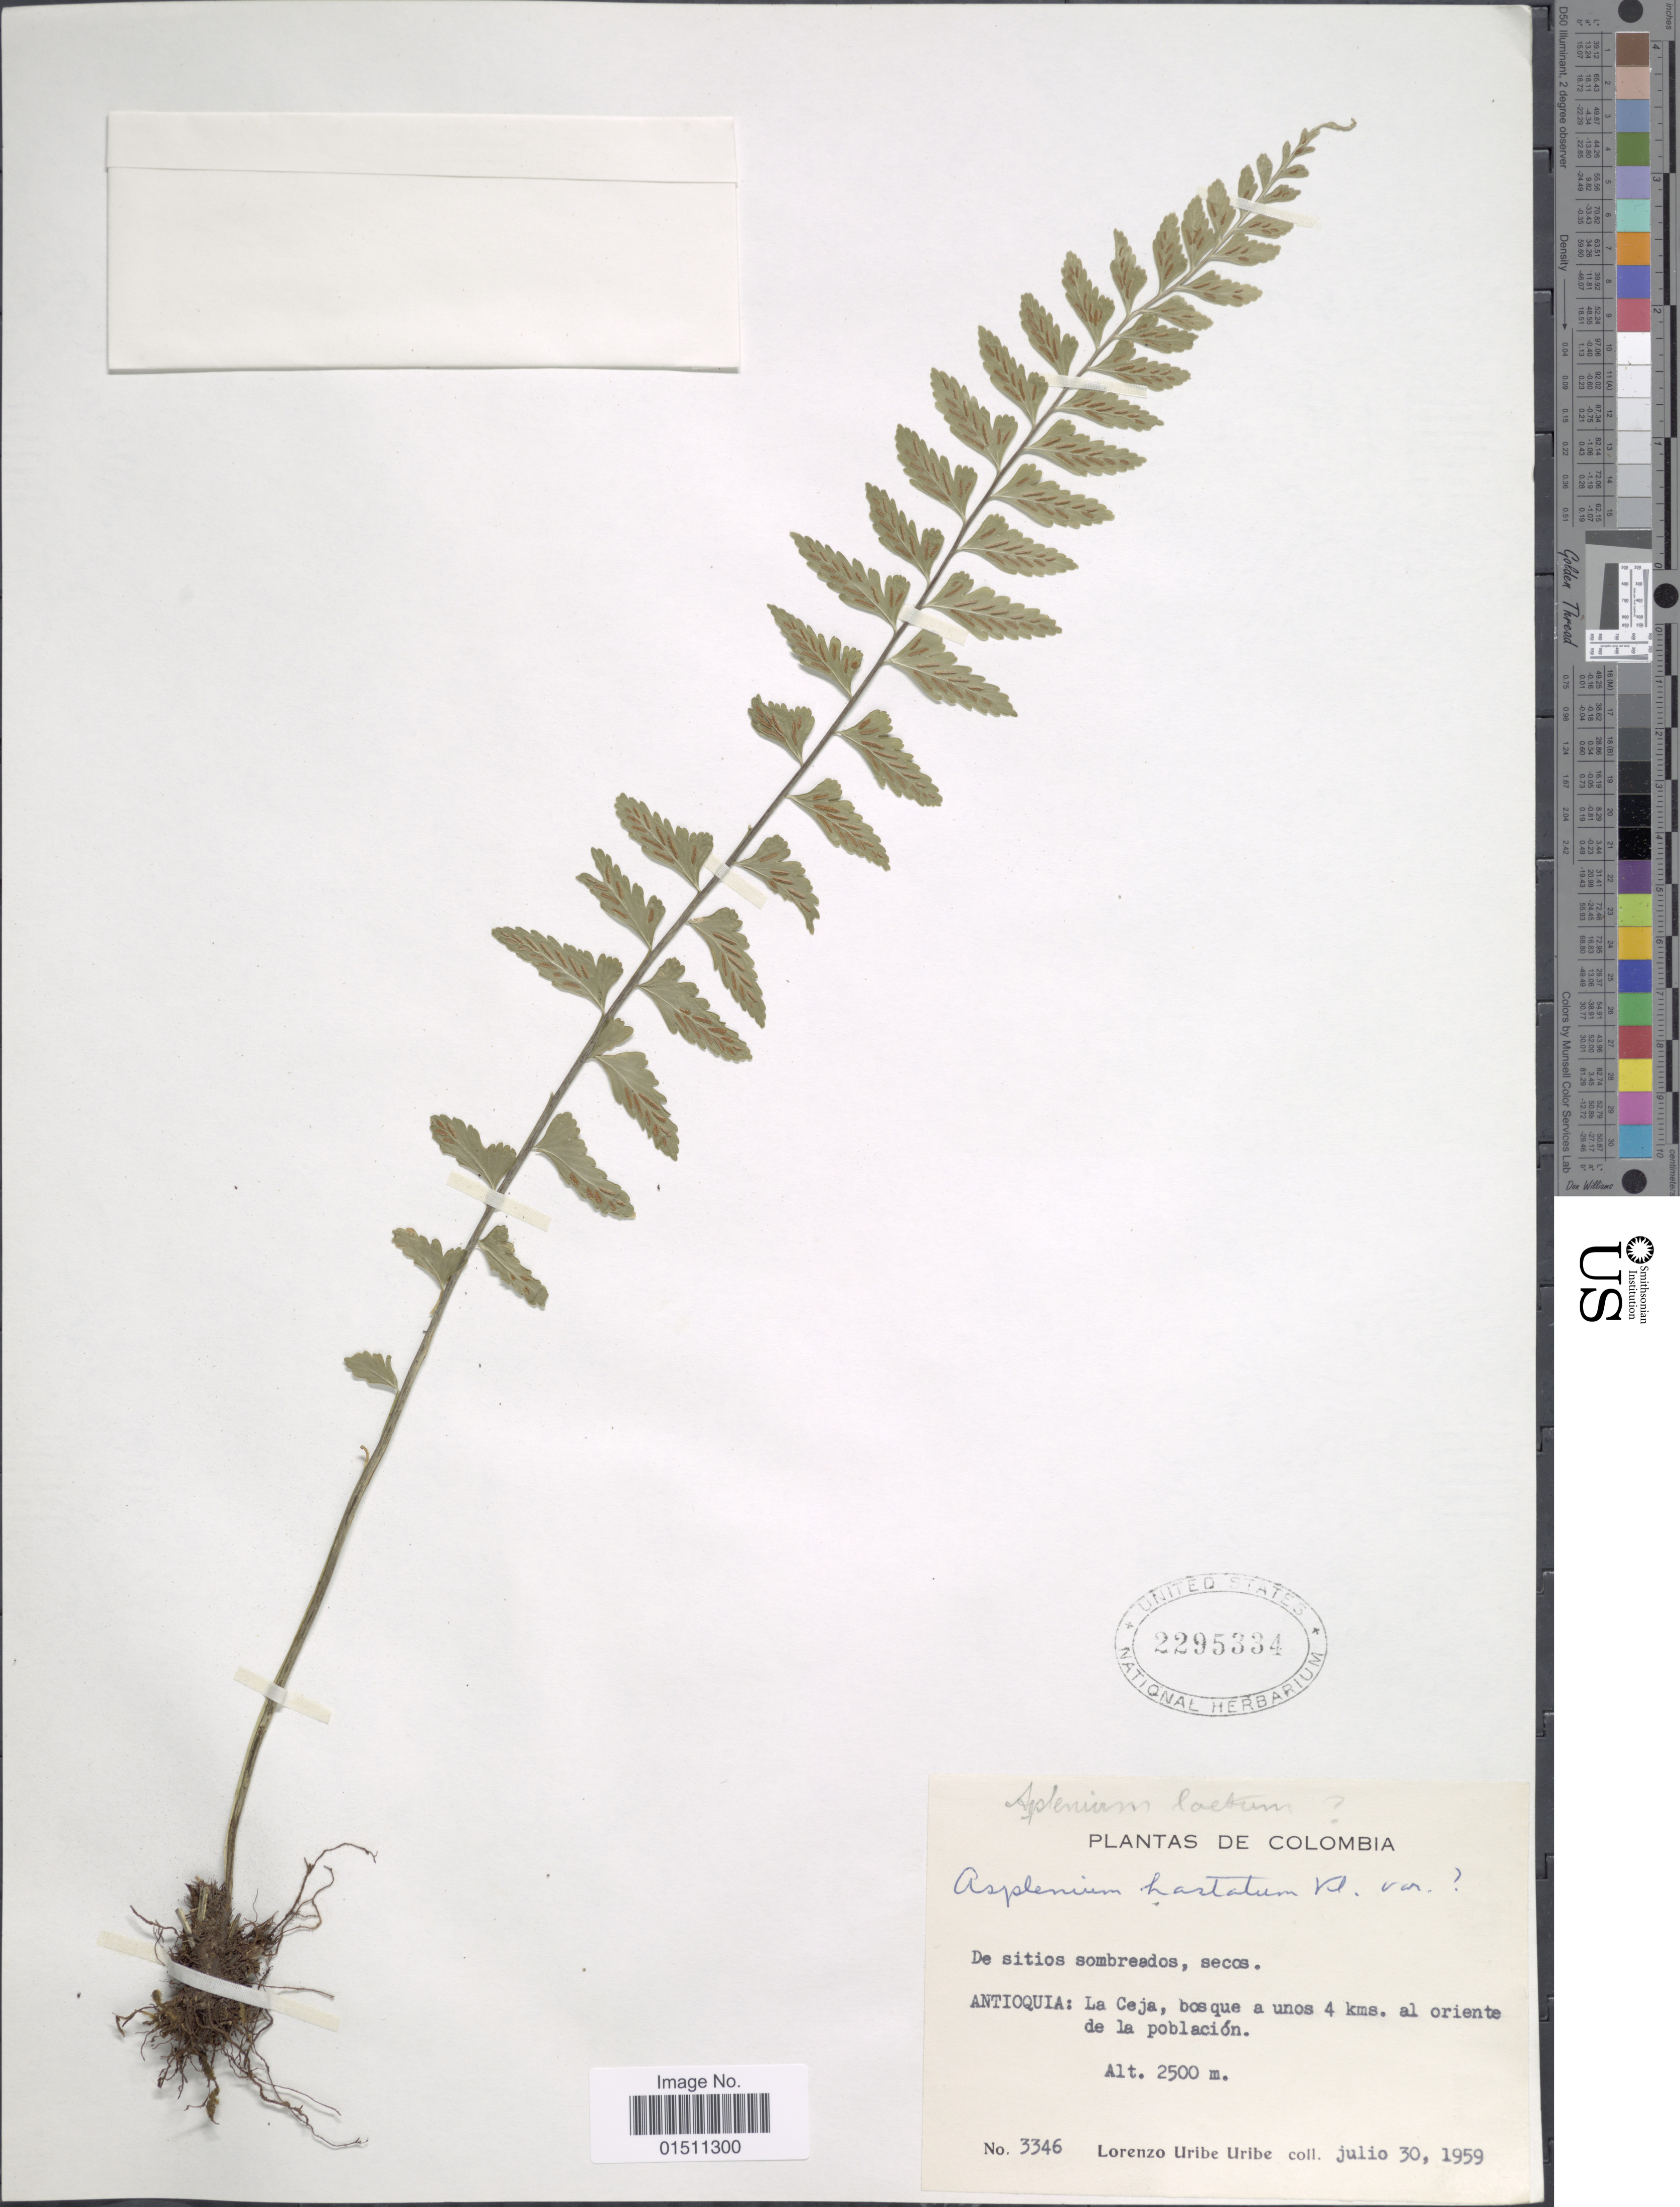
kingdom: Plantae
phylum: Tracheophyta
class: Polypodiopsida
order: Polypodiales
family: Aspleniaceae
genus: Asplenium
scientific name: Asplenium hastatum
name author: Klotzsch ex Kunze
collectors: L. Uribe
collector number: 3346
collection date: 1959-07-30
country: Colombia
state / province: Antioquia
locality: Colombia, La Ceja, bosque a unos 4 kms. al oriente de la población.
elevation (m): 2500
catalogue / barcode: US 2295334